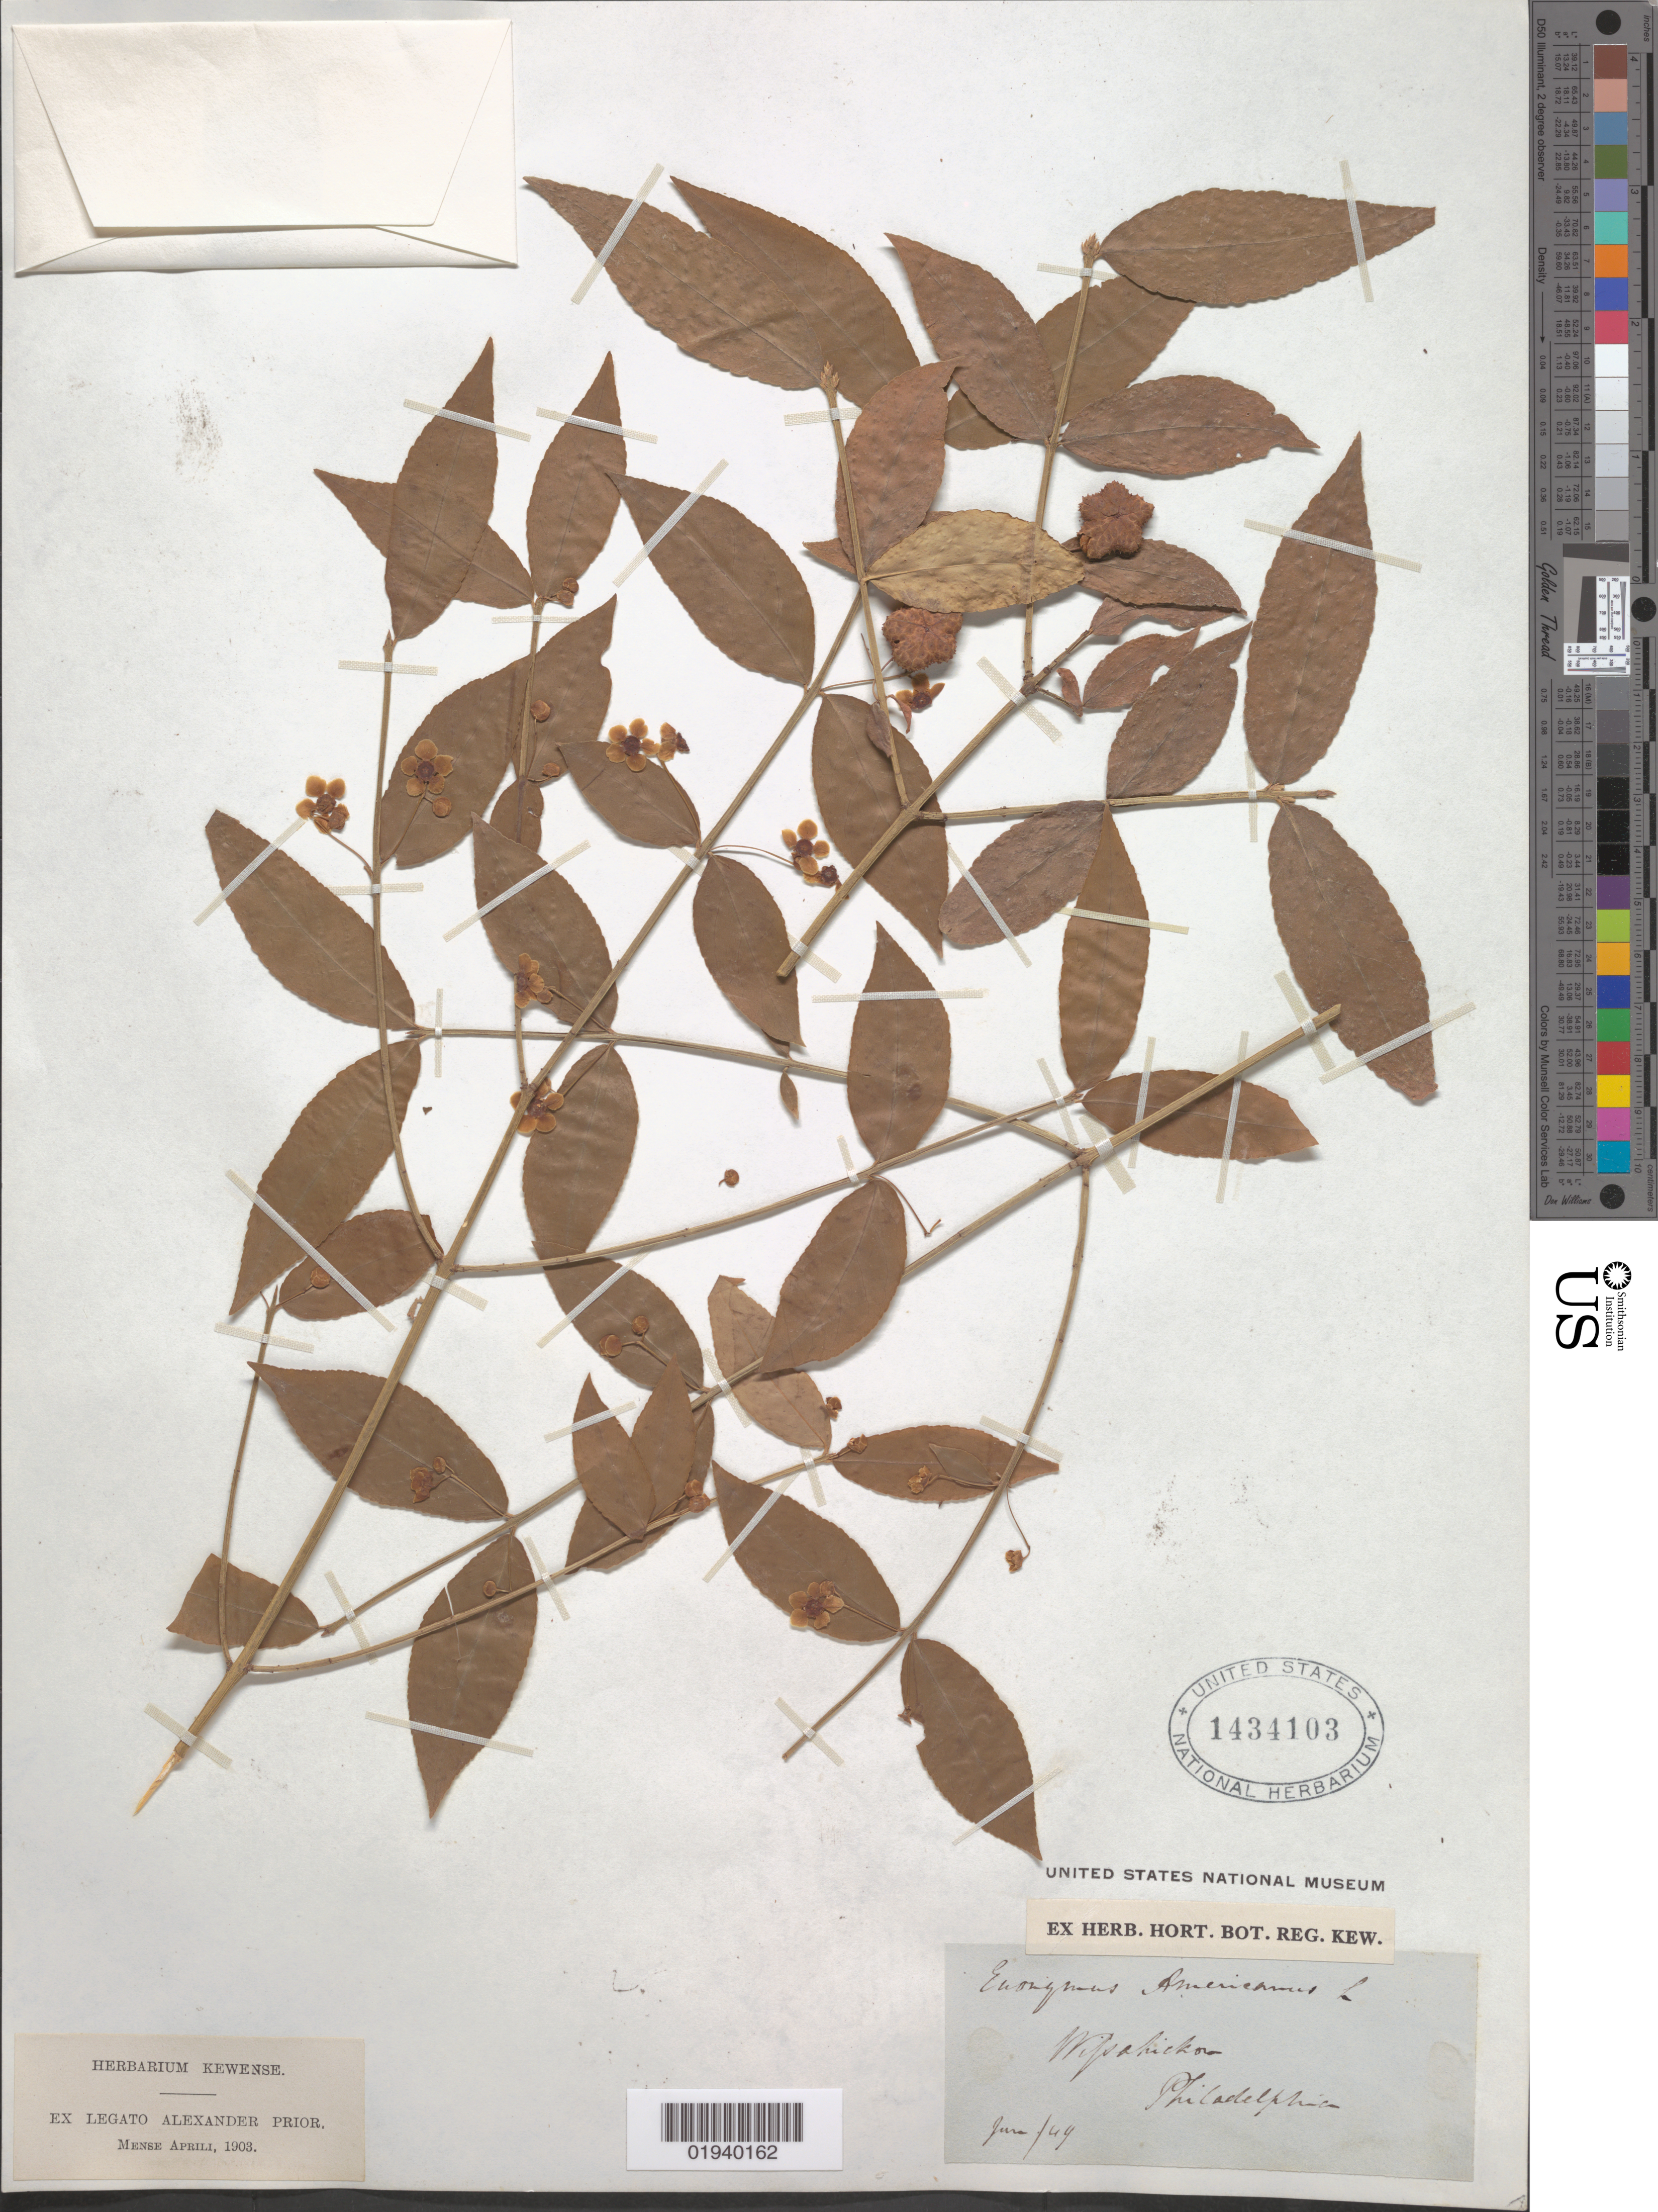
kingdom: Plantae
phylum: Tracheophyta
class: Magnoliopsida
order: Celastrales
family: Celastraceae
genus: Euonymus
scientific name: Euonymus americanus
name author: L.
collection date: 1869-06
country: United States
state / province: Pennsylvania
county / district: Philadelphia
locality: Philadelphia, Wissahickon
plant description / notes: Coll. date hard to read -- could be Jun 1849?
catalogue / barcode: US 1434103